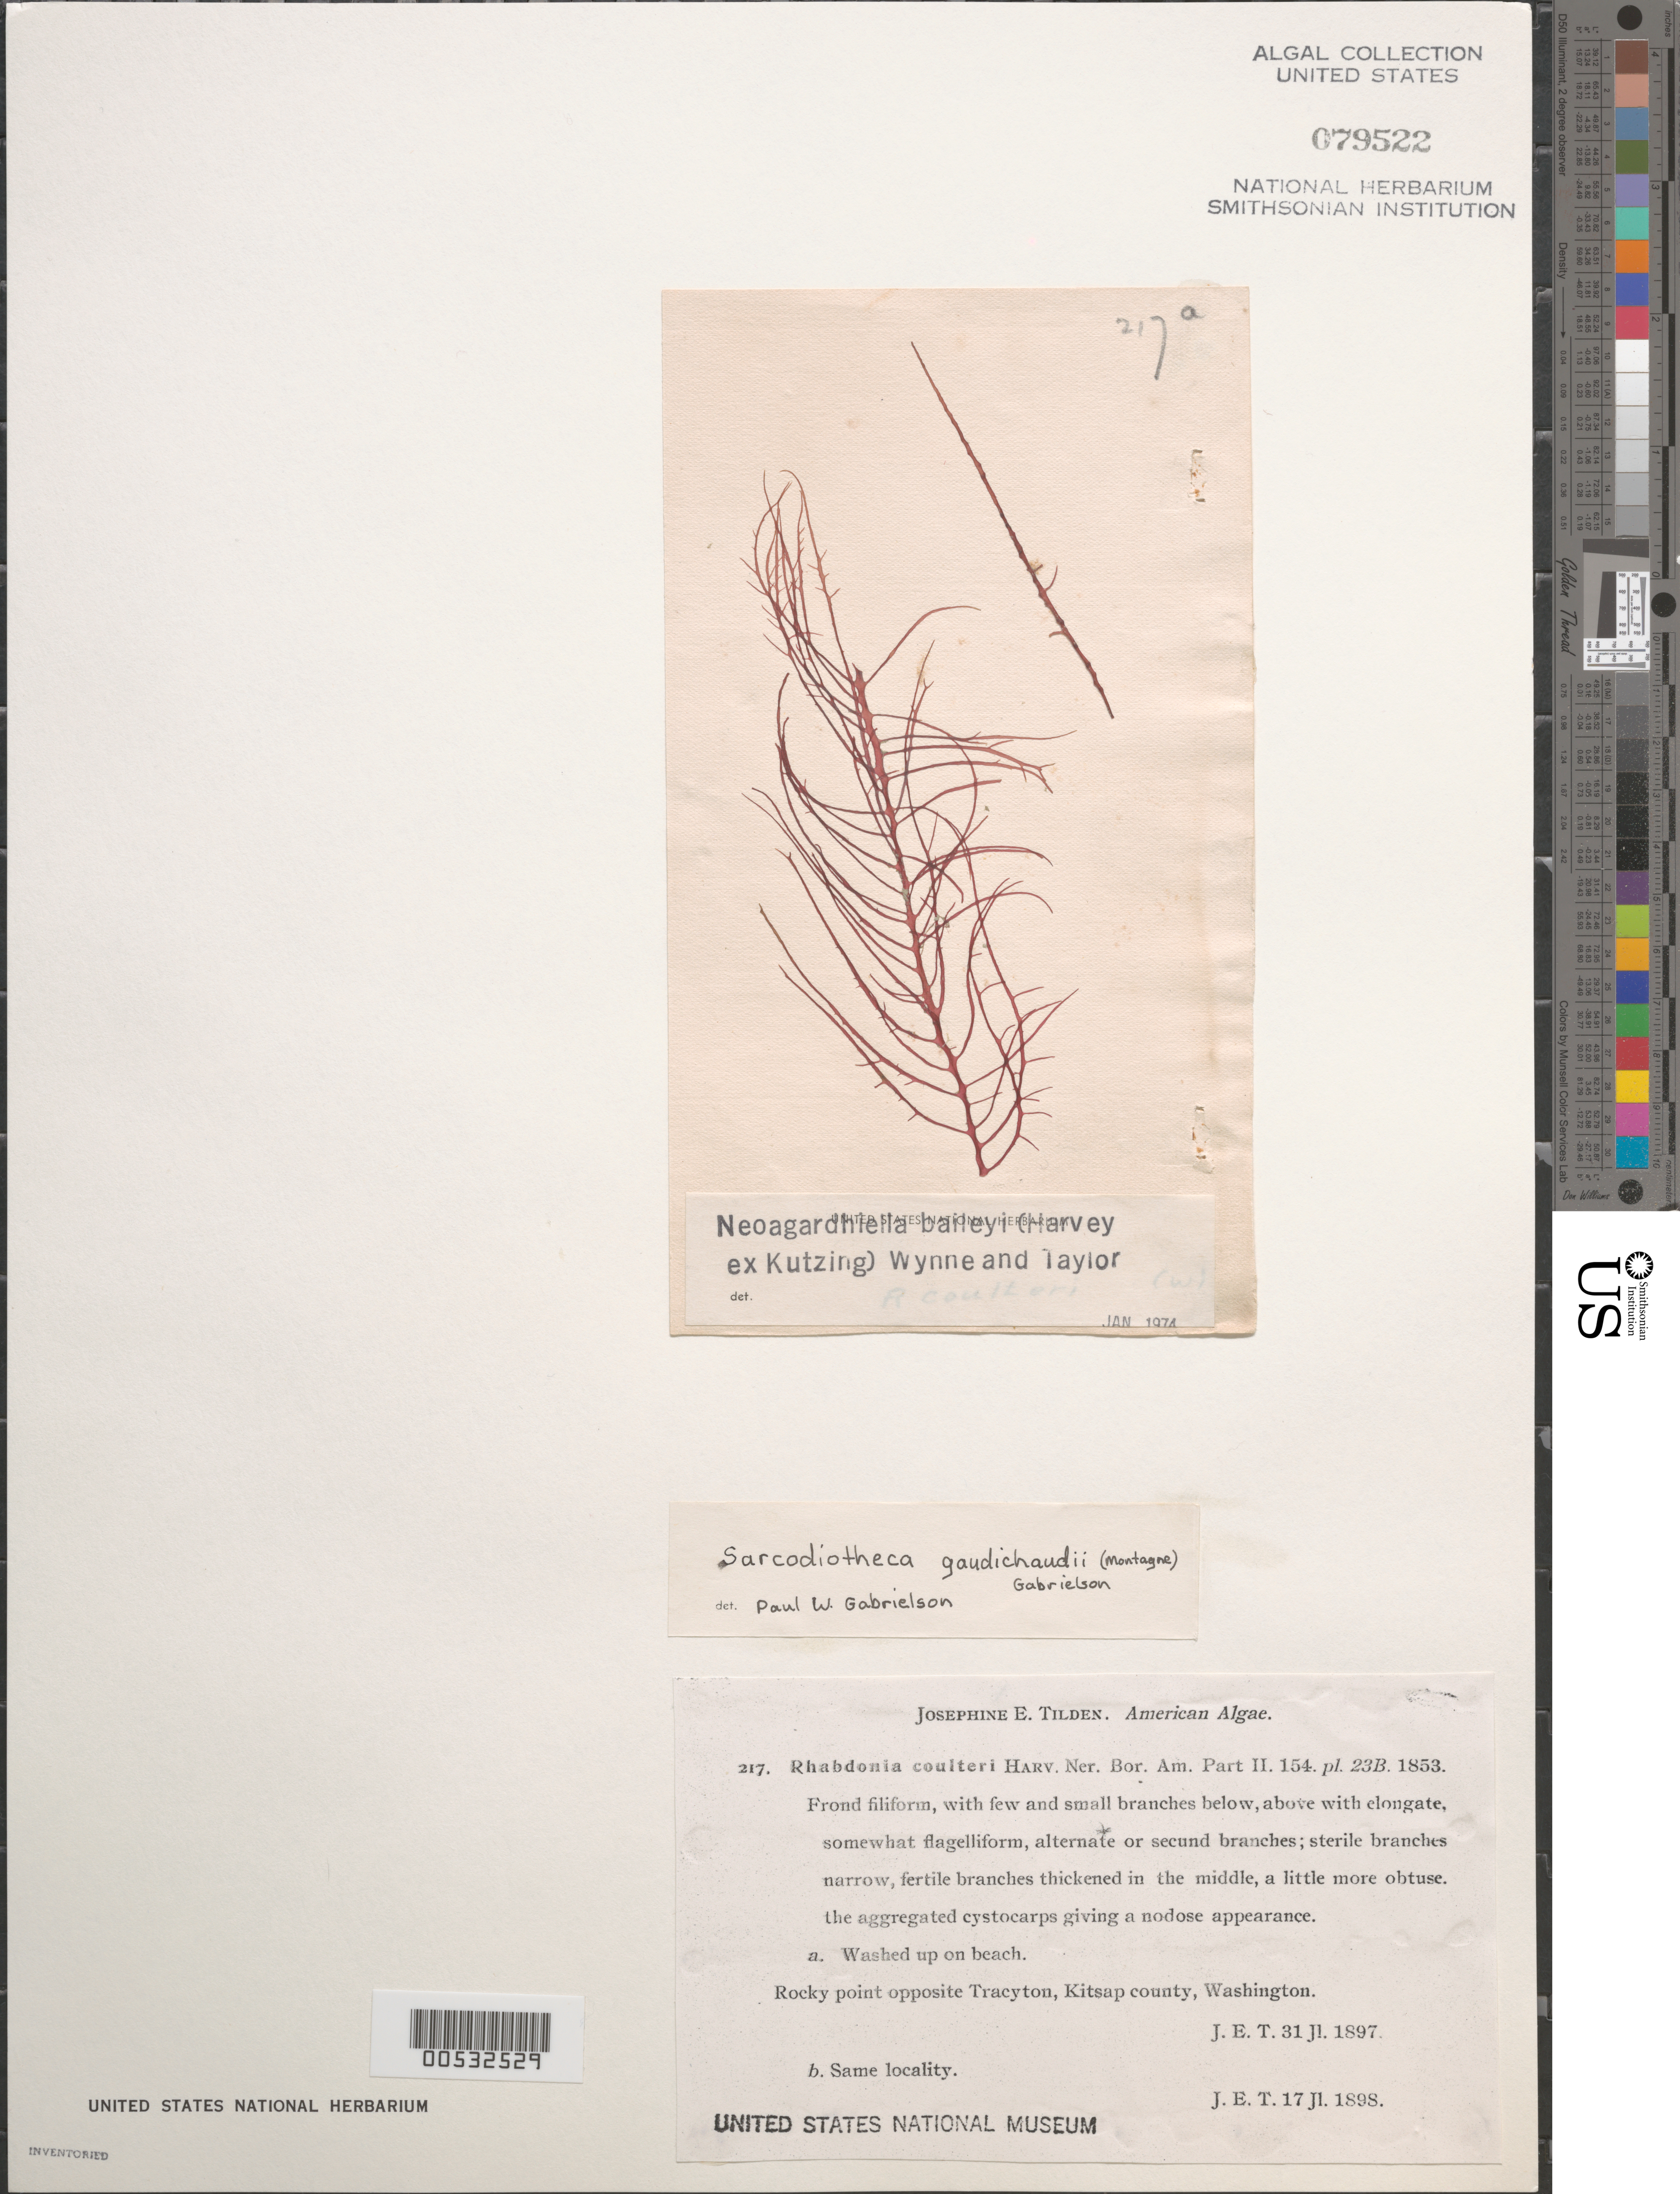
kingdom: Plantae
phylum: Rhodophyta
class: Florideophyceae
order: Gigartinales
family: Solieriaceae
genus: Sarcodiotheca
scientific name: Sarcodiotheca gaudichaudii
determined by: Gabrielson, P. W.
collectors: J. E. Tilden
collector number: JET 217a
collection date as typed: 31 Jul 1897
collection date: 1897-07-31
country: United States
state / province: Washington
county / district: Kitsap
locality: Point opposite Tracyton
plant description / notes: Tilden, American Algae, as Rhabdonia coulteri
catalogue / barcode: US 79522